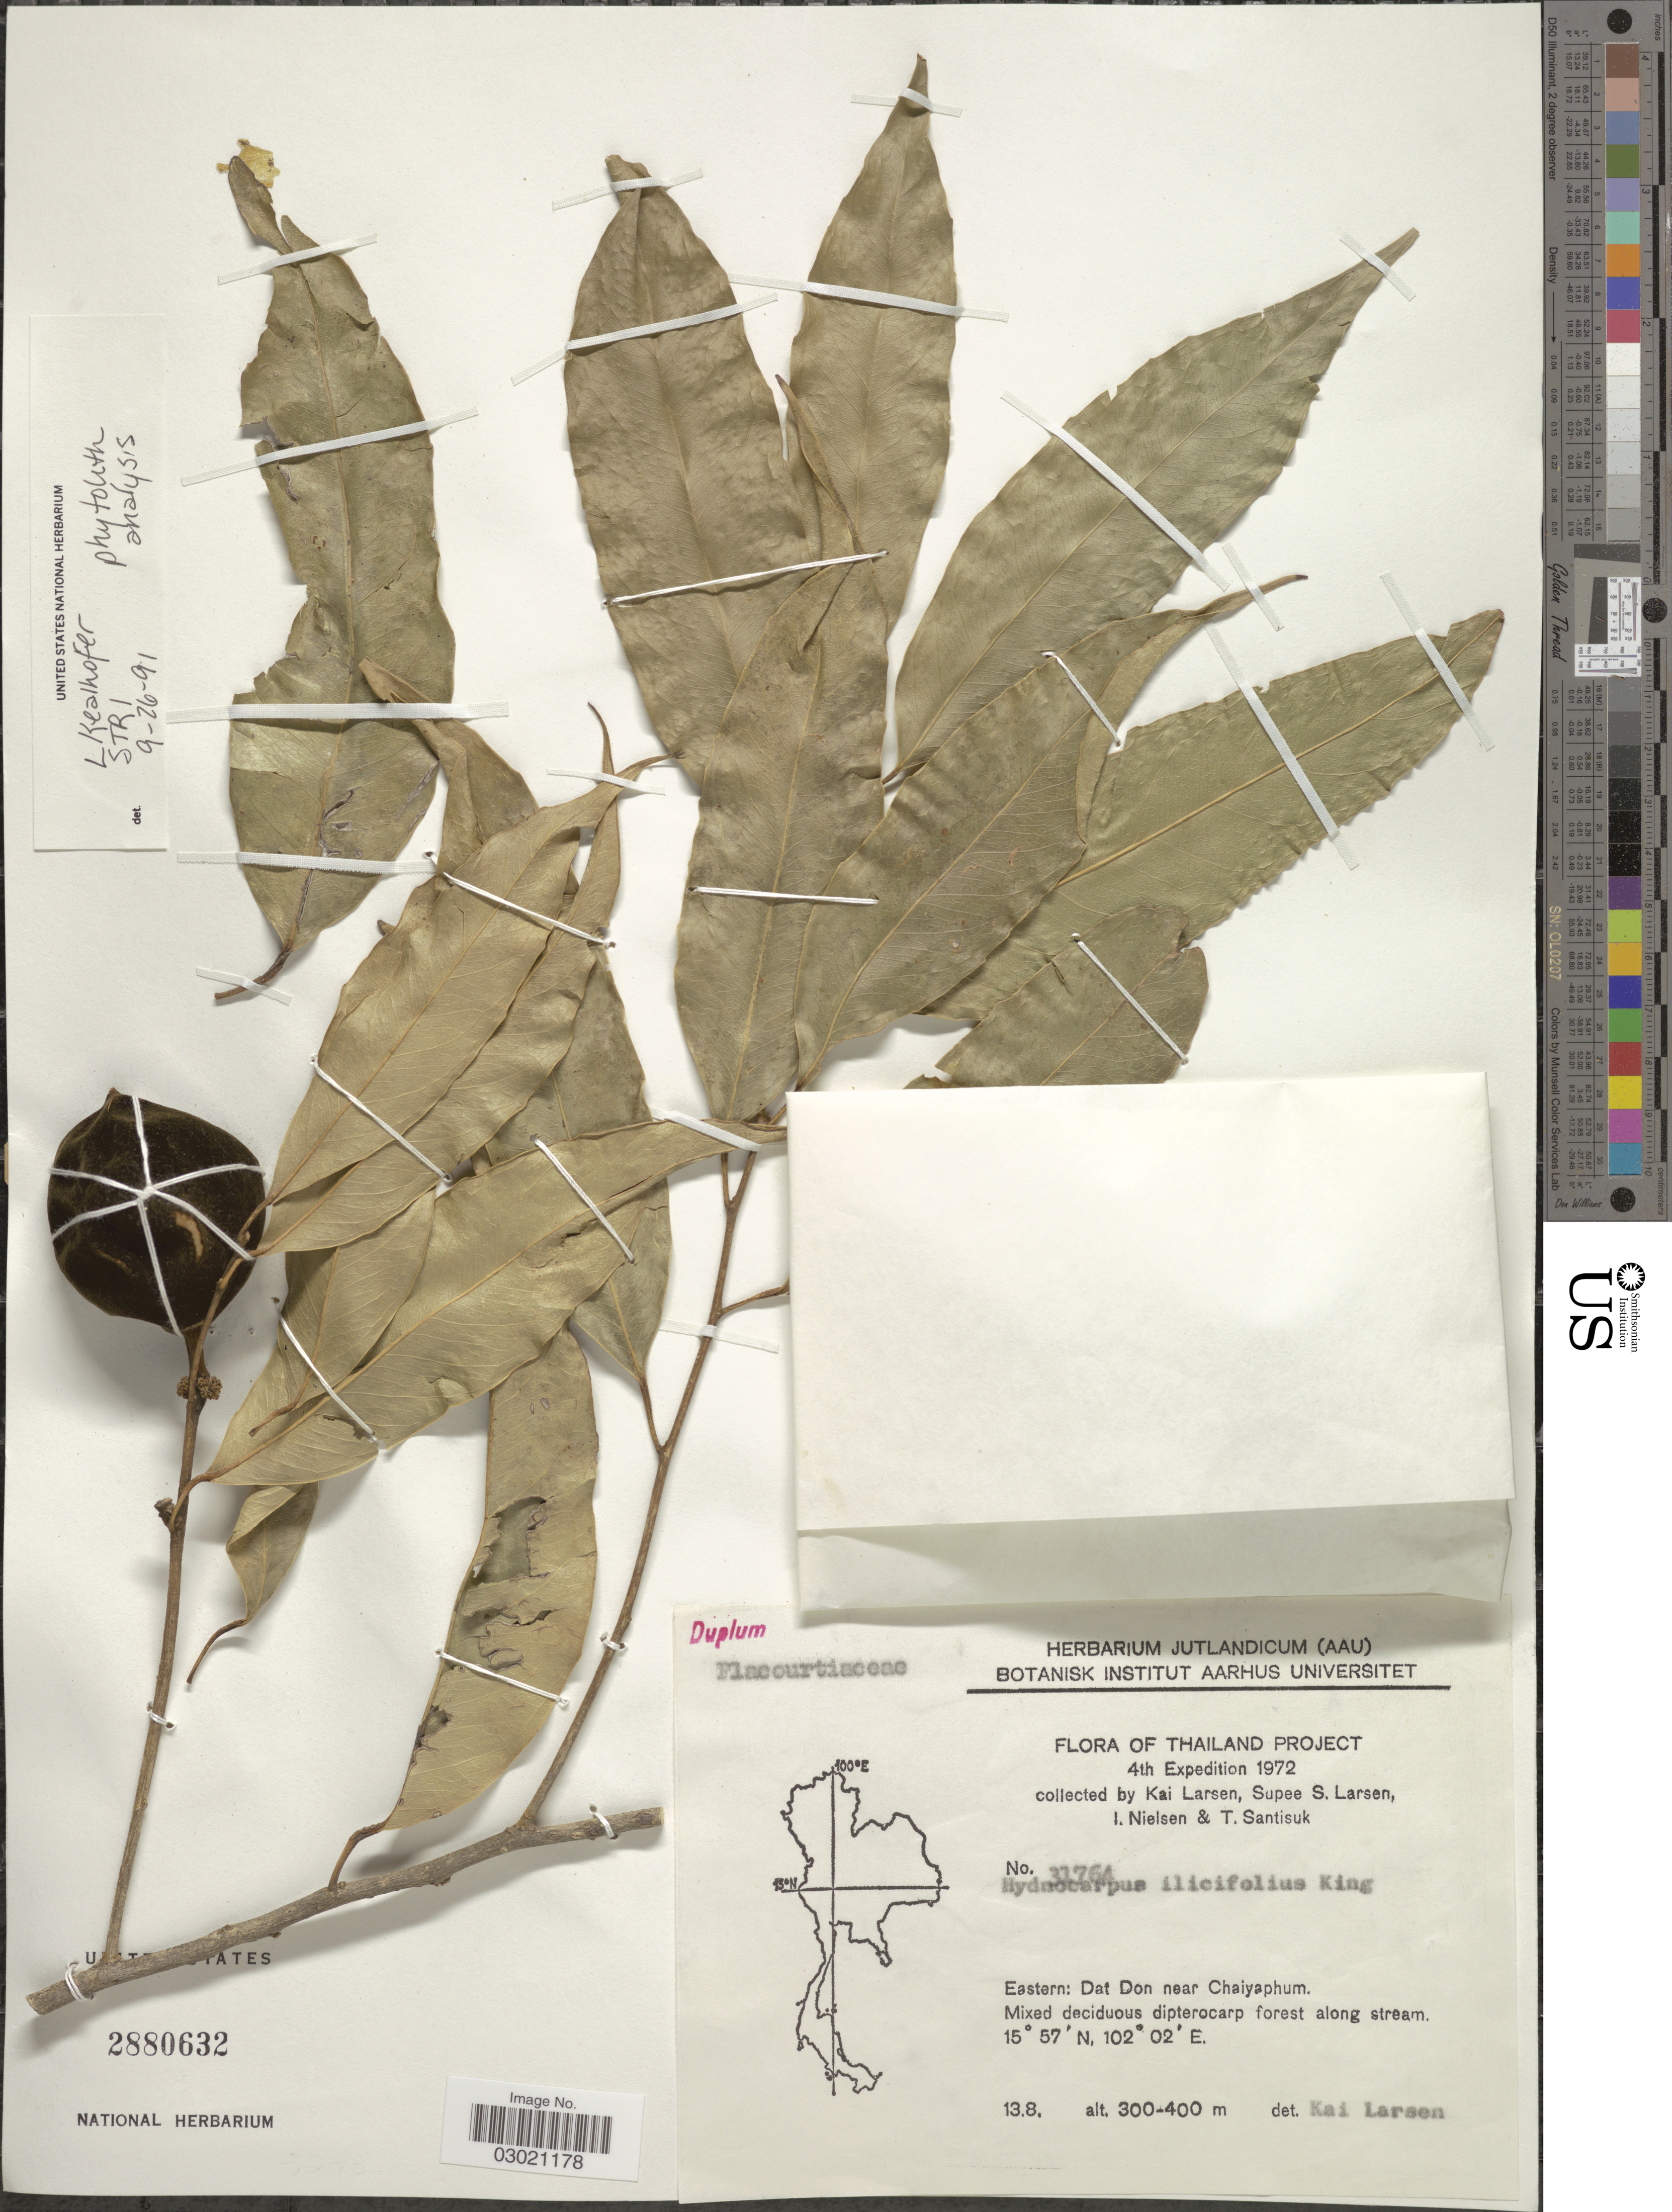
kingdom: Plantae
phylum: Tracheophyta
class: Magnoliopsida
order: Malpighiales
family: Achariaceae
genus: Hydnocarpus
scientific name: Hydnocarpus ilicifolius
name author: R.M. King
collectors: K. Larsen, S. Larsen, I. Nielsen & T. Santisuk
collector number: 31764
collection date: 1972-08-13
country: Thailand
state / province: Chaiyaphum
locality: Eastern: Dat Don near Chaiyaphum.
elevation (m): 300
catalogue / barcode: US 2880632